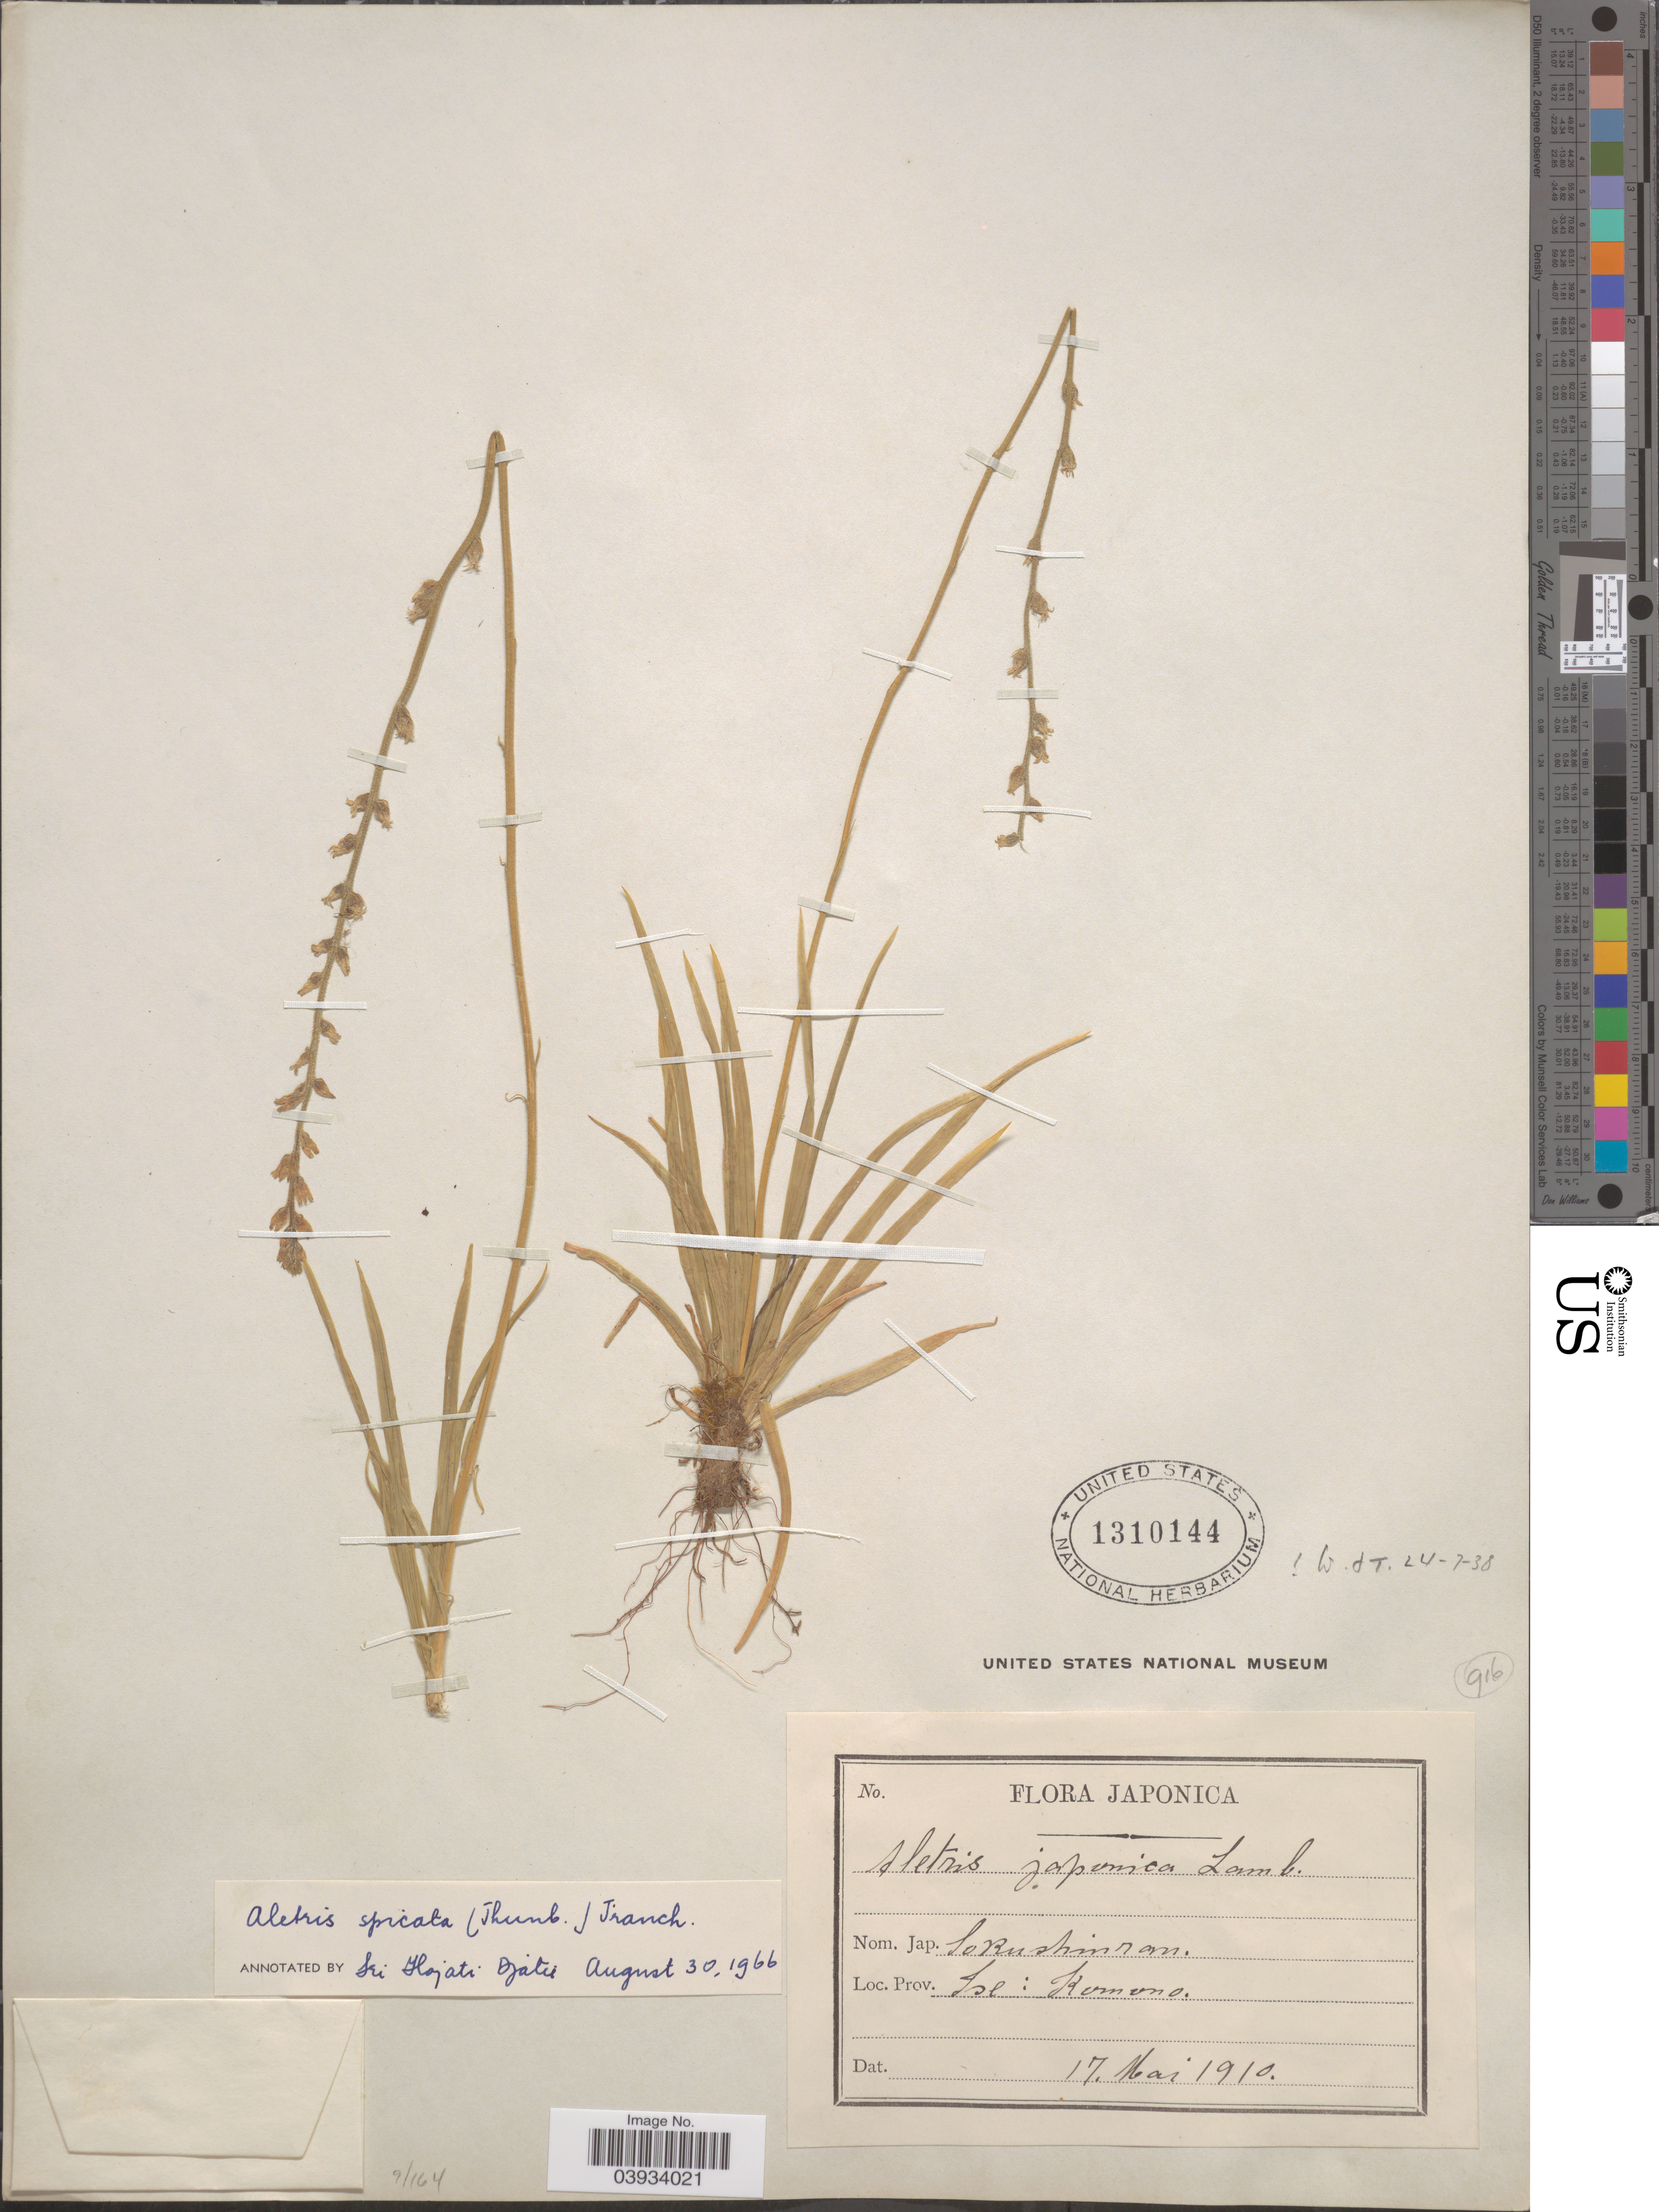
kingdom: Plantae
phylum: Tracheophyta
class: Liliopsida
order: Dioscoreales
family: Nartheciaceae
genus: Aletris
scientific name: Aletris spicata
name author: (Thunb.) Franch.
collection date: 1910-05-17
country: Japan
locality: Ise: Komono.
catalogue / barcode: US 1310144